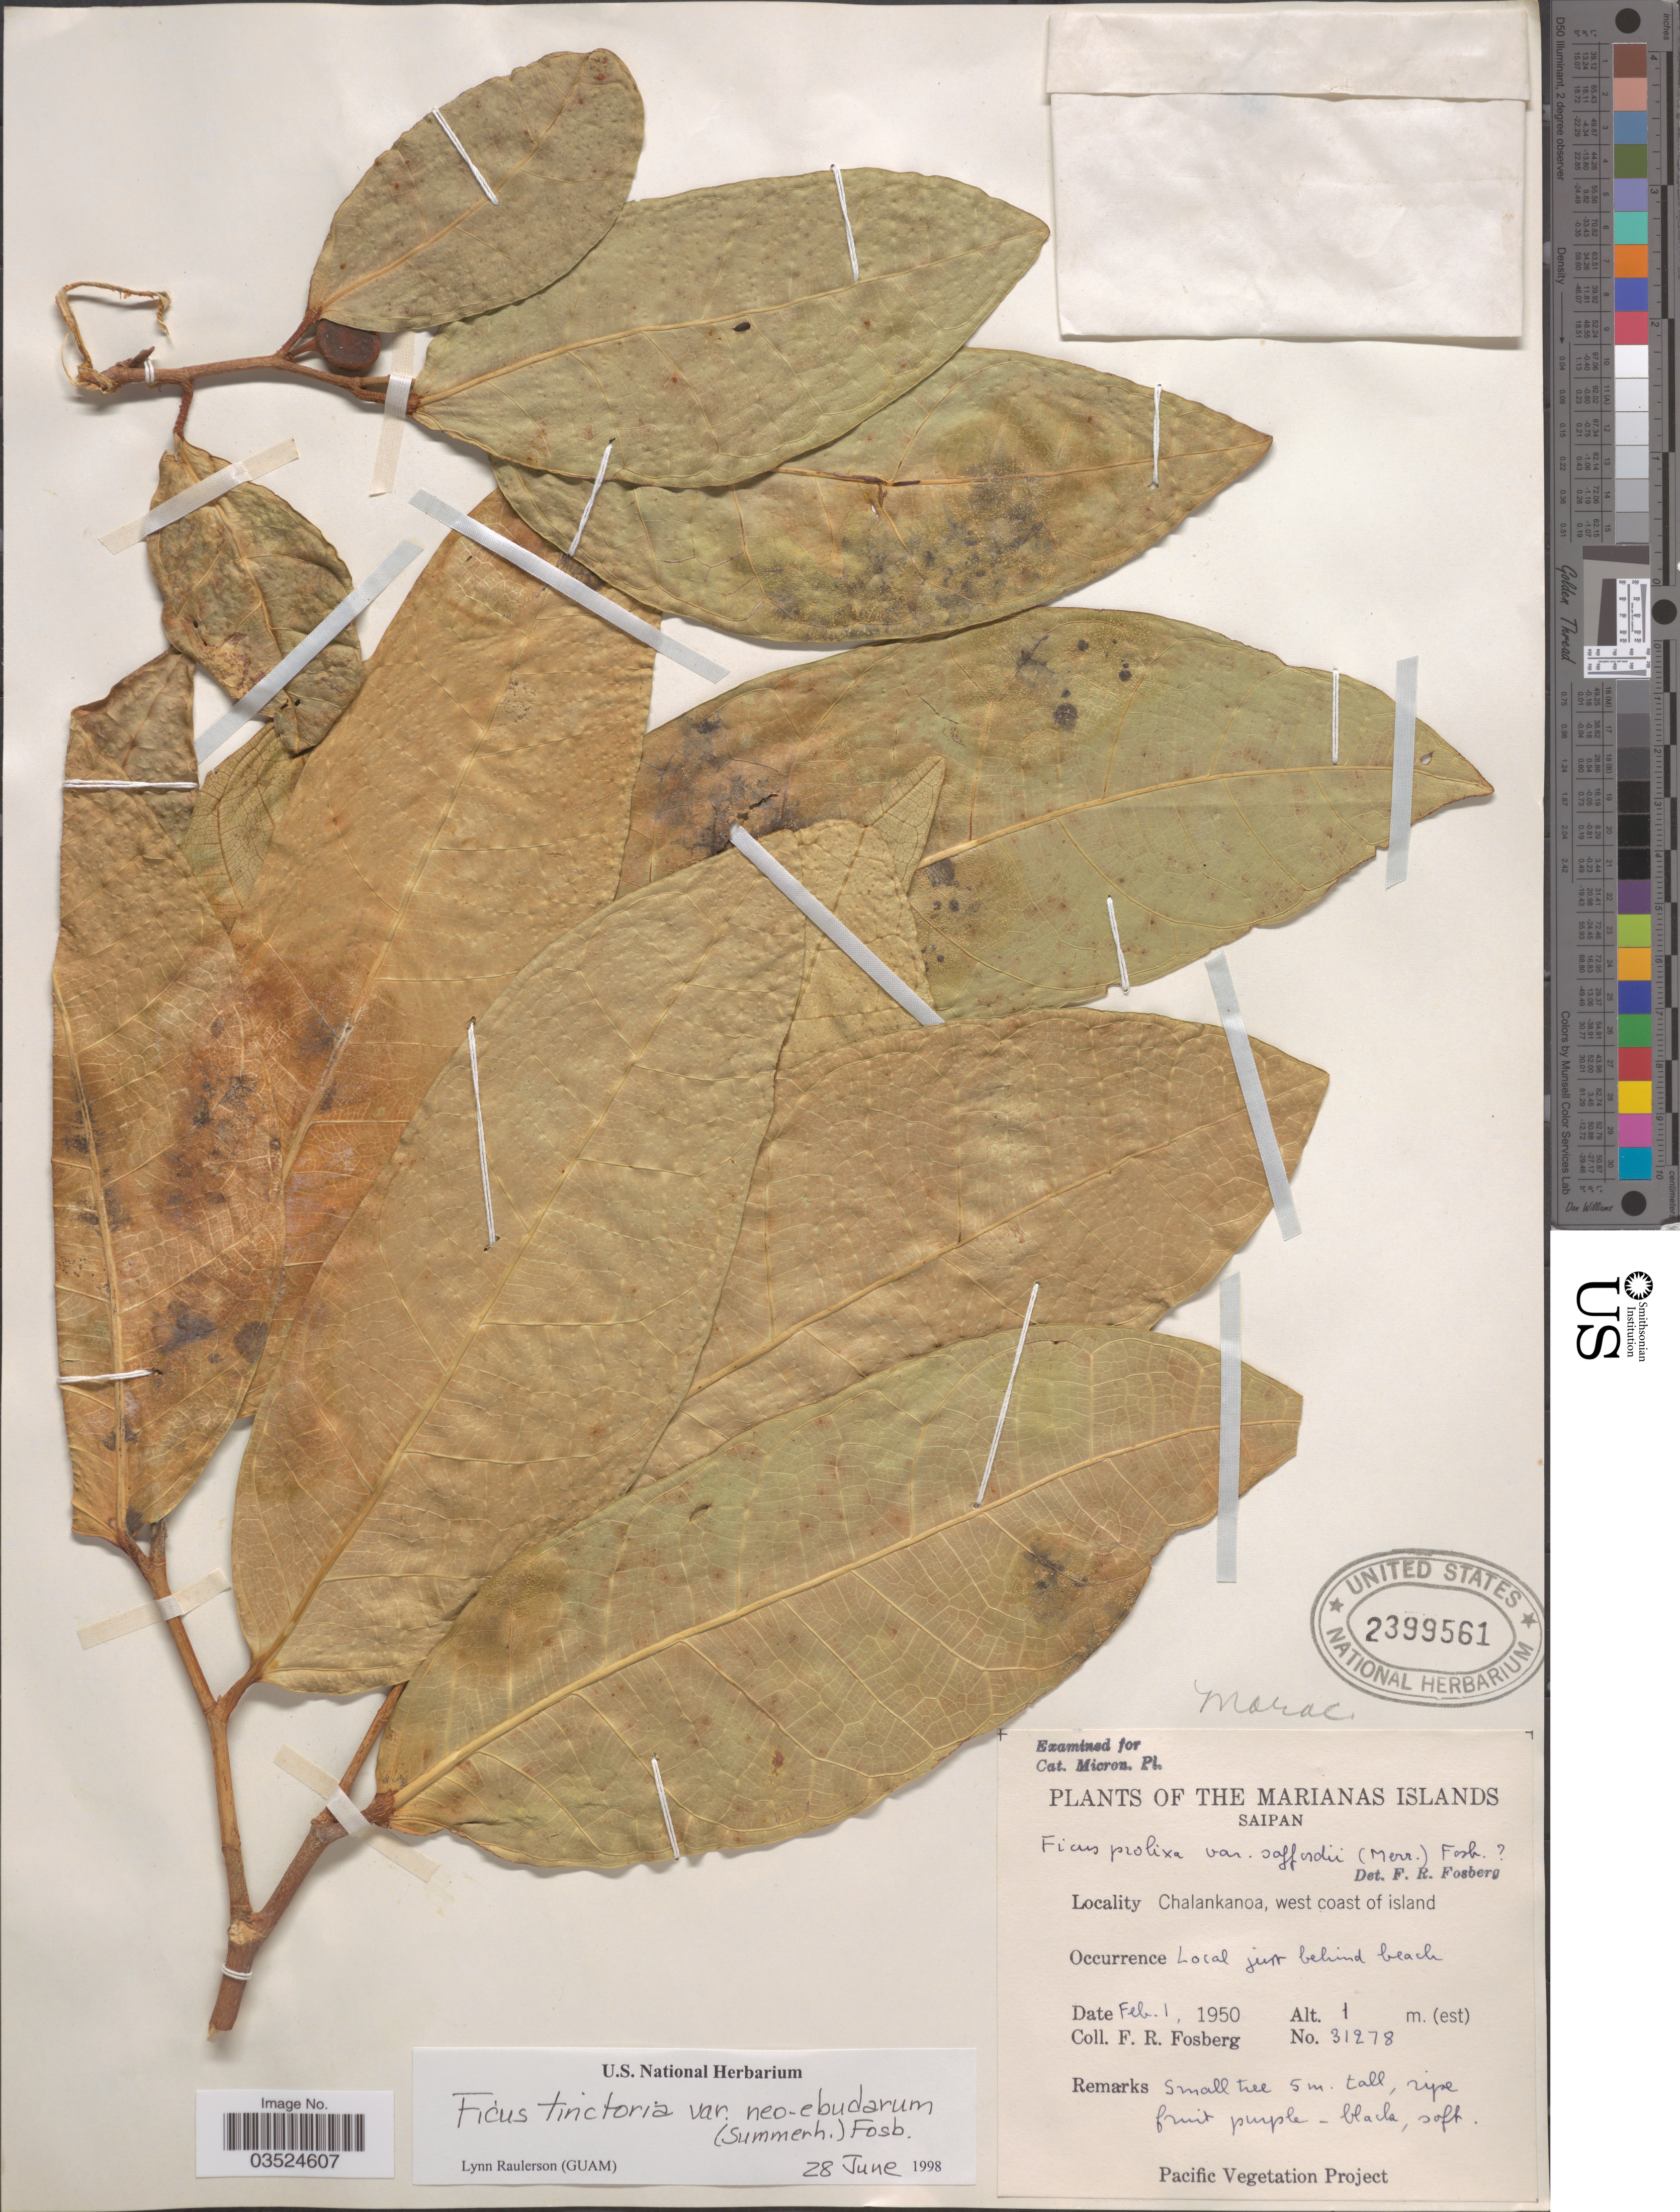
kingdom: Plantae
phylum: Tracheophyta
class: Magnoliopsida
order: Rosales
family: Moraceae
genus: Ficus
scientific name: Ficus tinctoria var. neoebudarum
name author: (Summerh.) Fosberg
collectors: F. R. Fosberg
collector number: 31278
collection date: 1950-02-01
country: Northern Mariana Islands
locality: The Marianas Islands. Saipan. Chalankanoa, west coast of island.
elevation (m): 1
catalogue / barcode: US 2399561